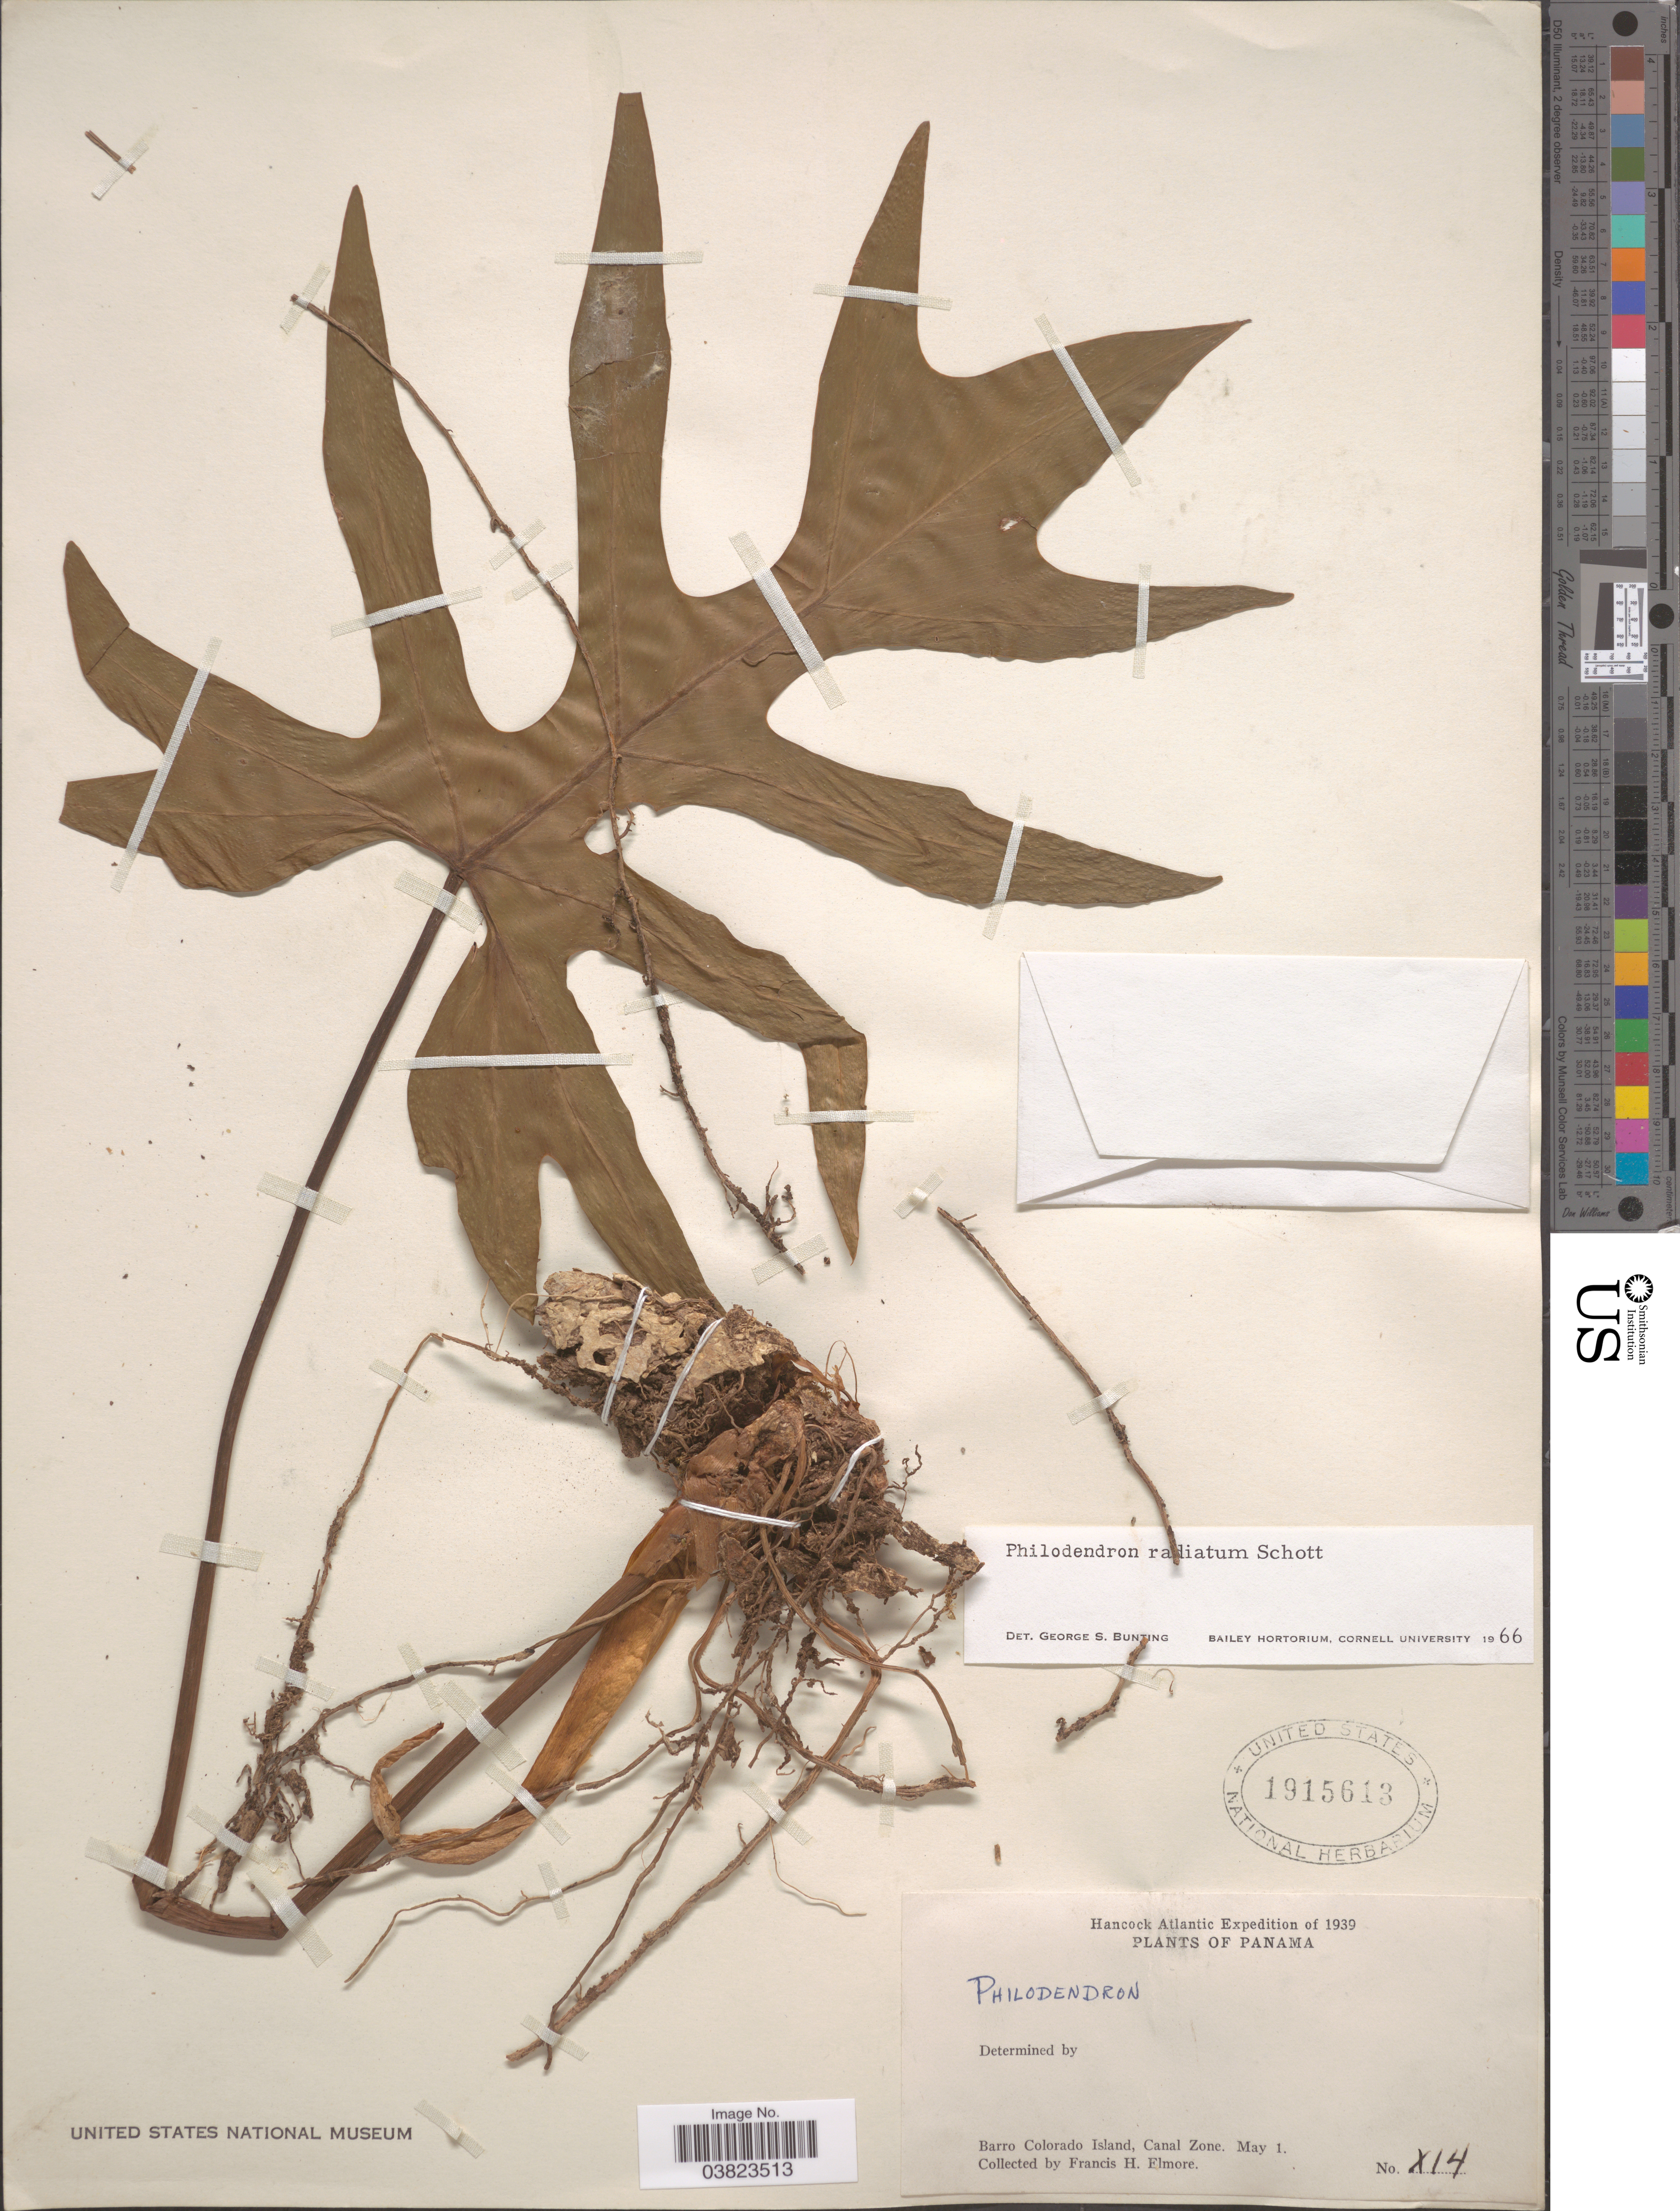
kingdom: Plantae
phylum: Tracheophyta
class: Liliopsida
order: Alismatales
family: Araceae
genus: Philodendron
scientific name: Philodendron radiatum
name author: Schott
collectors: F. H. Elmore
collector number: X14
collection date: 1939-05-01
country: Panama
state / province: Panamá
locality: Hancock Atlantic. Barro Colorado Island, Canal Zone.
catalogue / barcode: US 1915613